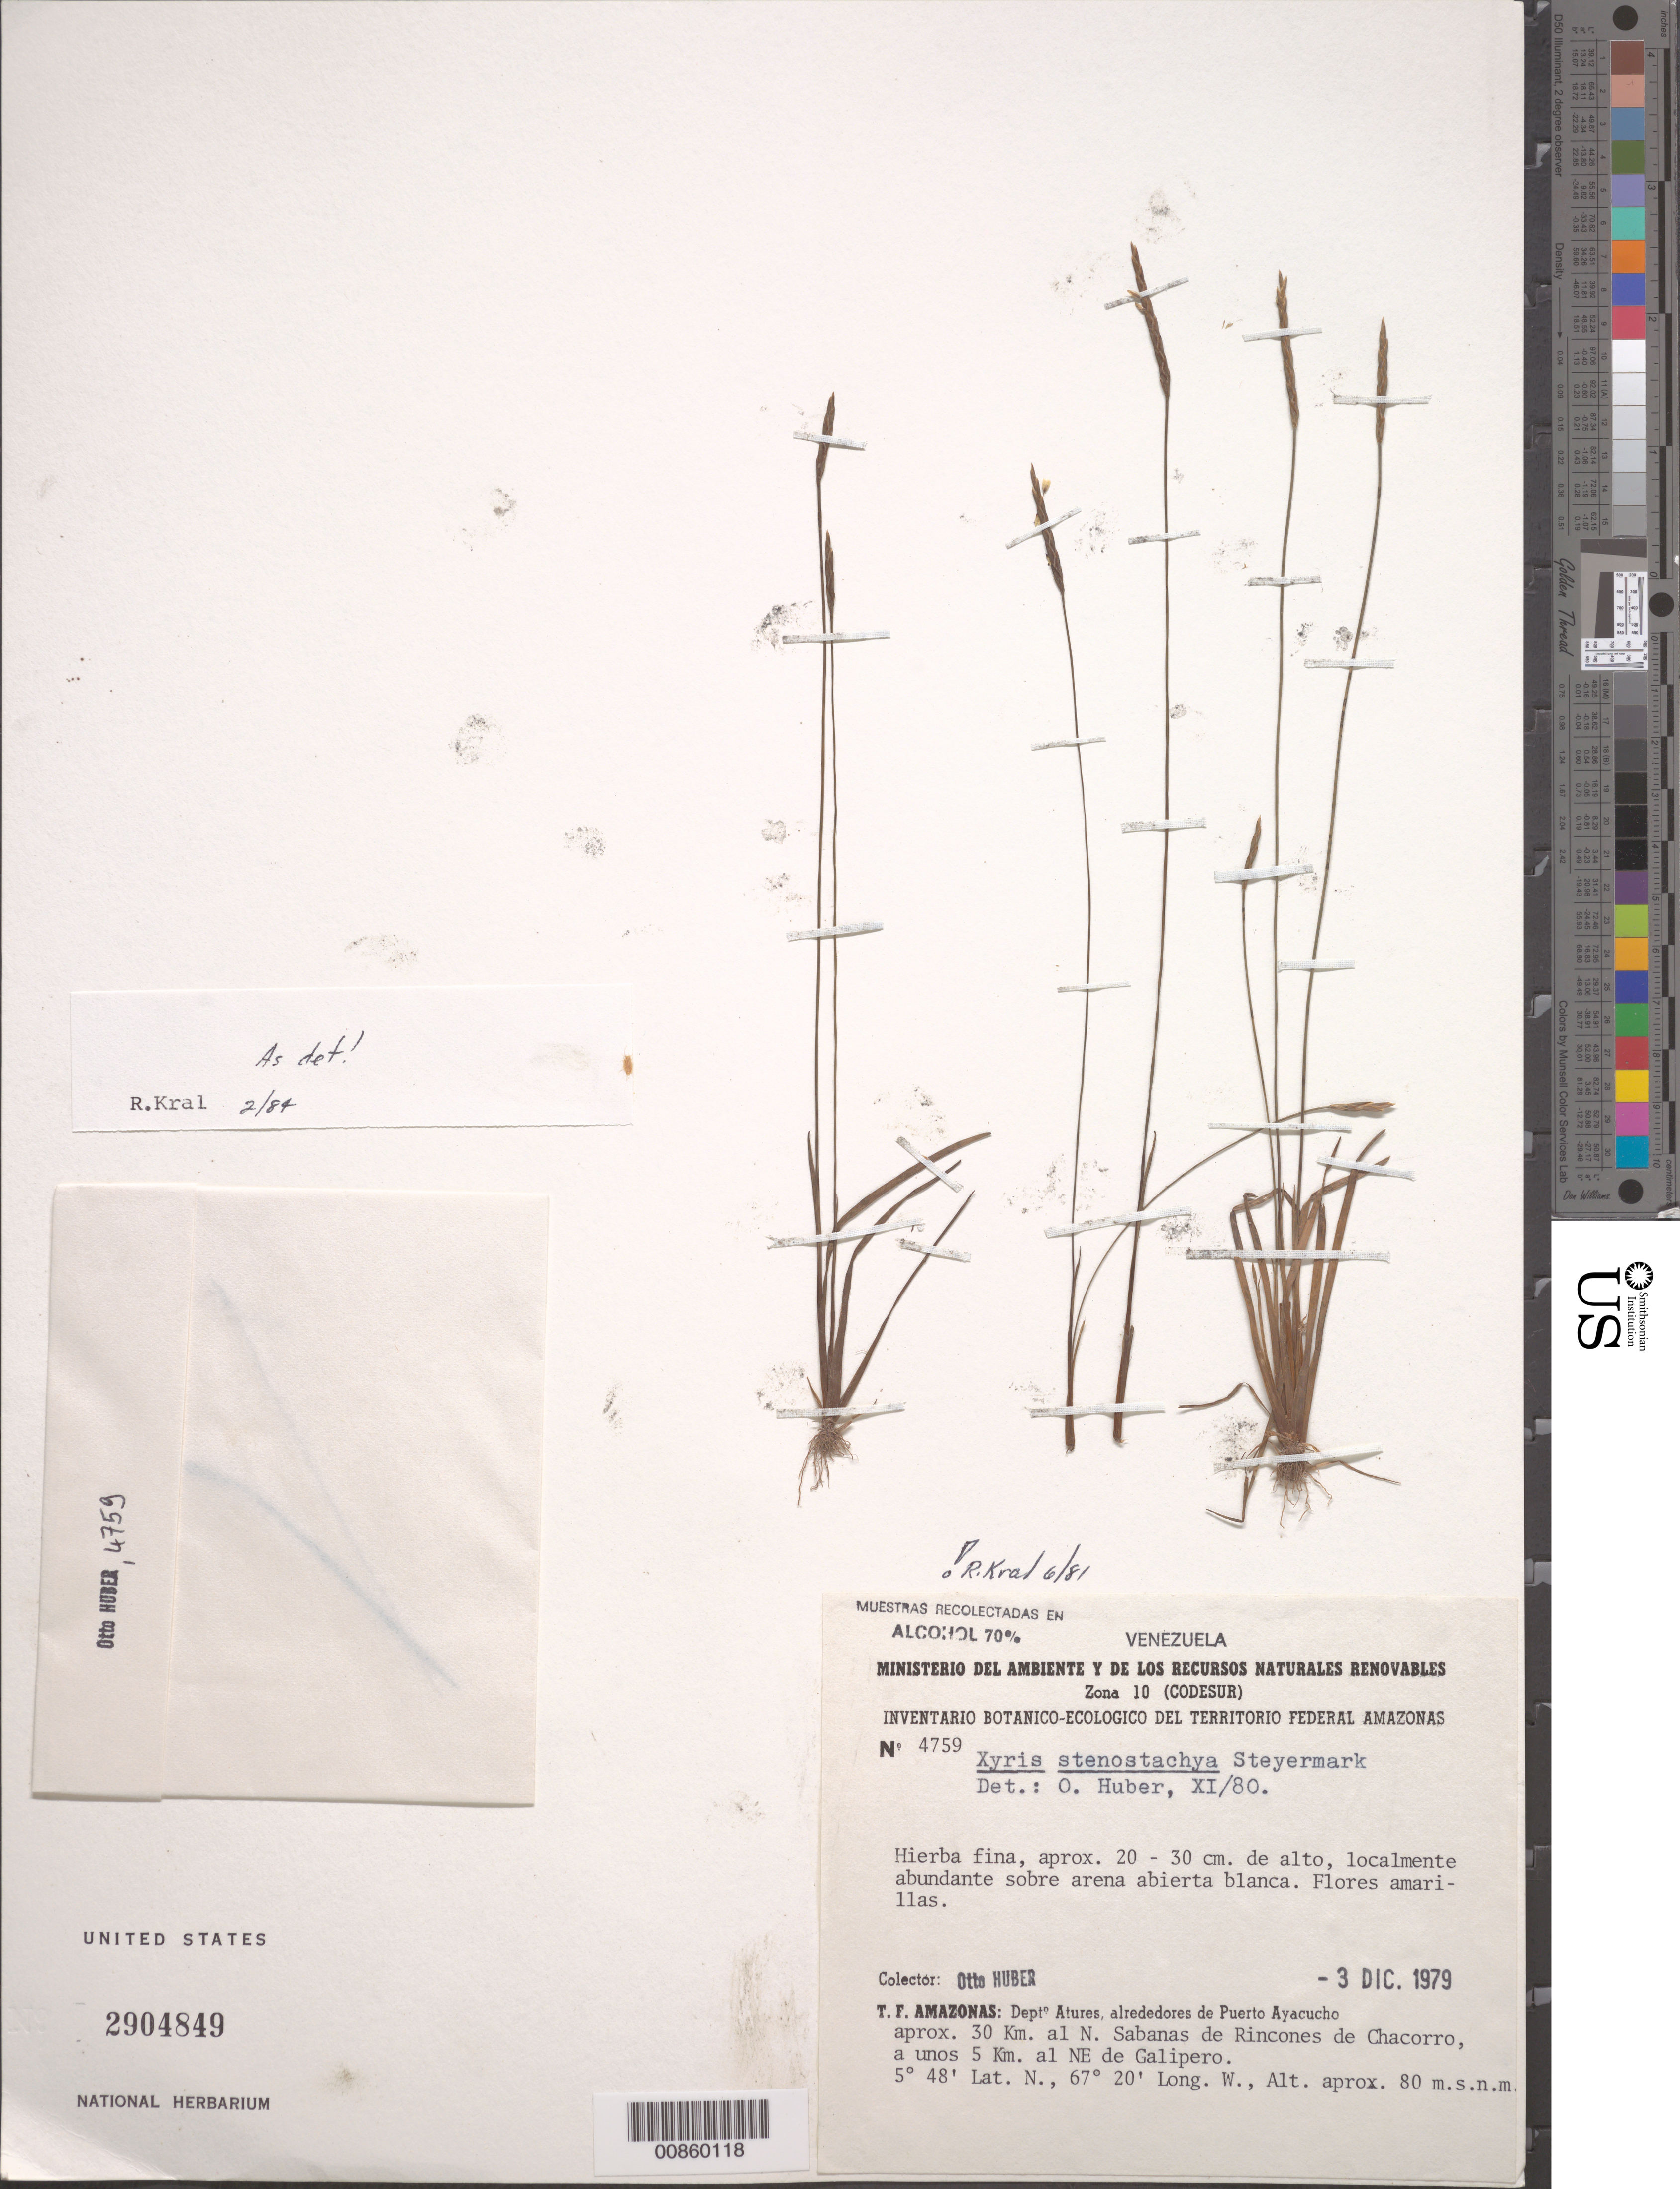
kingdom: Plantae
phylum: Tracheophyta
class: Liliopsida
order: Poales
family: Xyridaceae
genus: Xyris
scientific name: Xyris stenostachya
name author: Steyerm.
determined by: Kral, Robert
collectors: O. Huber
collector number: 4759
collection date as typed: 3-Dec-79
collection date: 1979-12-03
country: Venezuela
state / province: Amazonas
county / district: Atures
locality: Puerto Ayacucho, 30 km N; Sabanas de Rincones de Chacorro; 5 km al NE de Galipero.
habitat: Sobre arena abierta blanca.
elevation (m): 80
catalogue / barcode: US 2904849